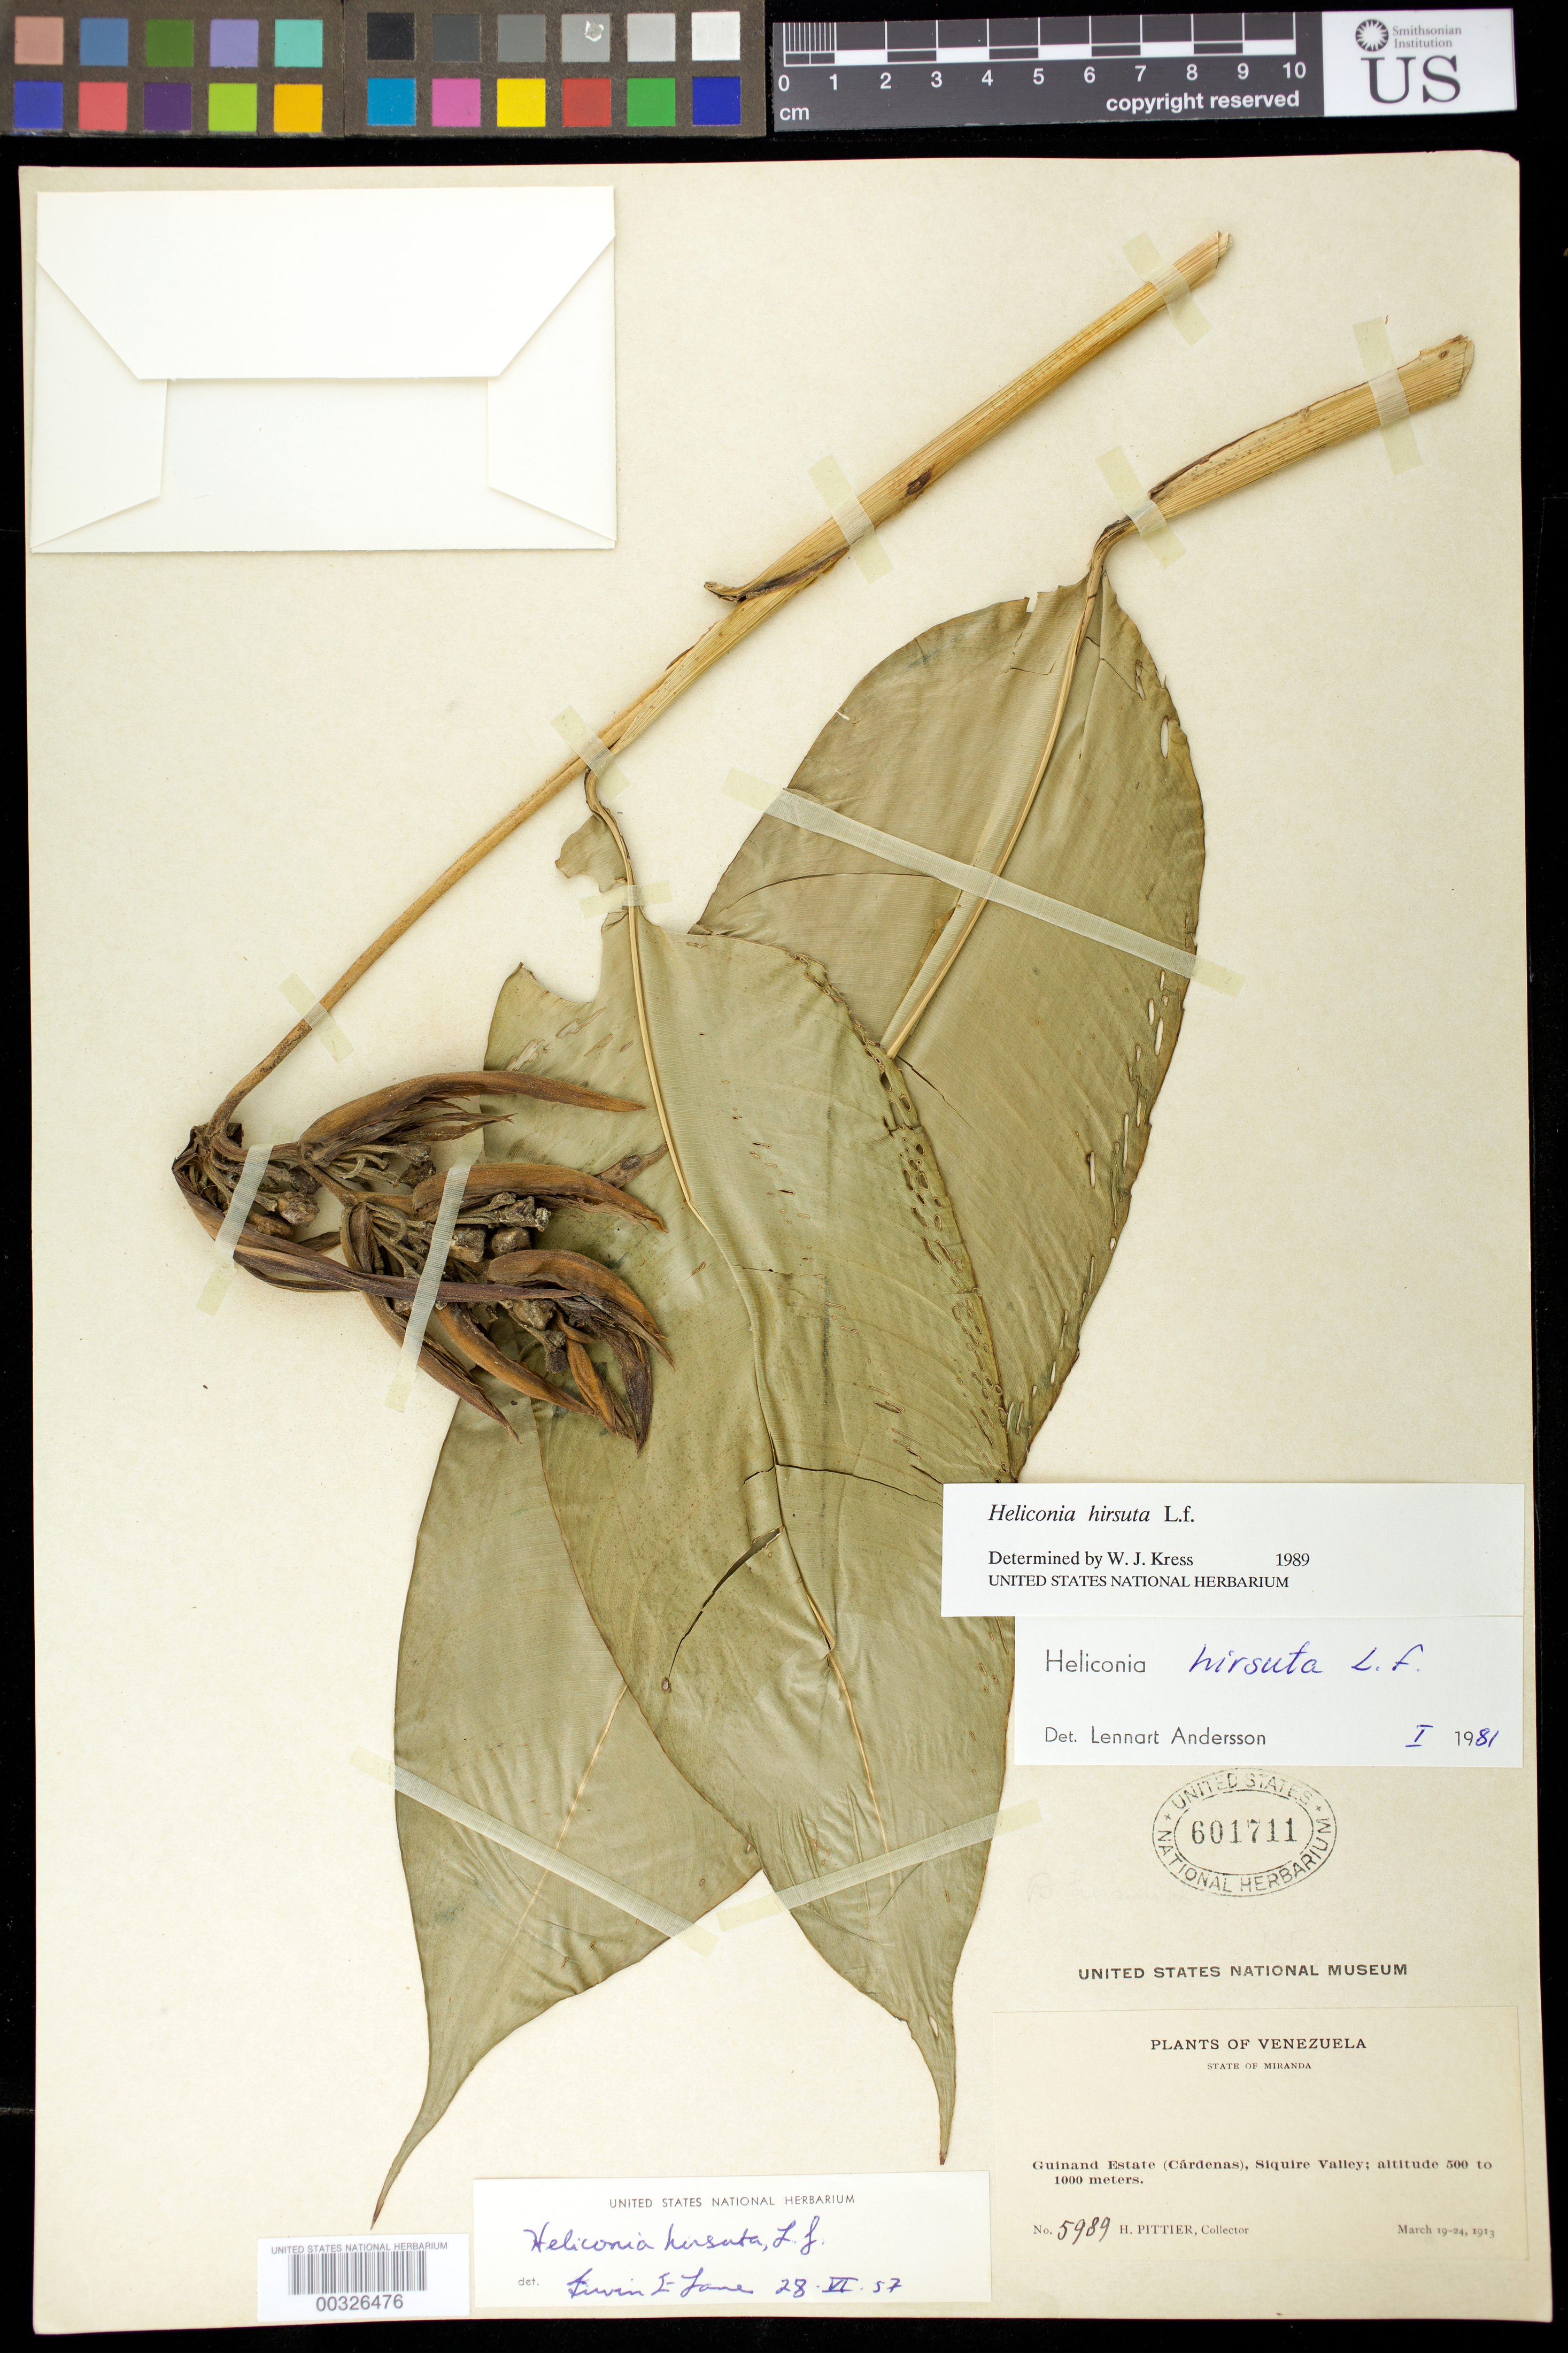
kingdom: Plantae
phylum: Tracheophyta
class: Liliopsida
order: Zingiberales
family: Heliconiaceae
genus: Heliconia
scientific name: Heliconia hirsuta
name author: L. f.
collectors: H. F. Pittier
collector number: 5989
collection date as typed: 19 Mar 1913 to 24 Mar 1913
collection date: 1913-03-19/1913-03-24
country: Venezuela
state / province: Miranda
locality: Guinand estate (cardenas), siquire valley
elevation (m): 500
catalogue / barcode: US 601711